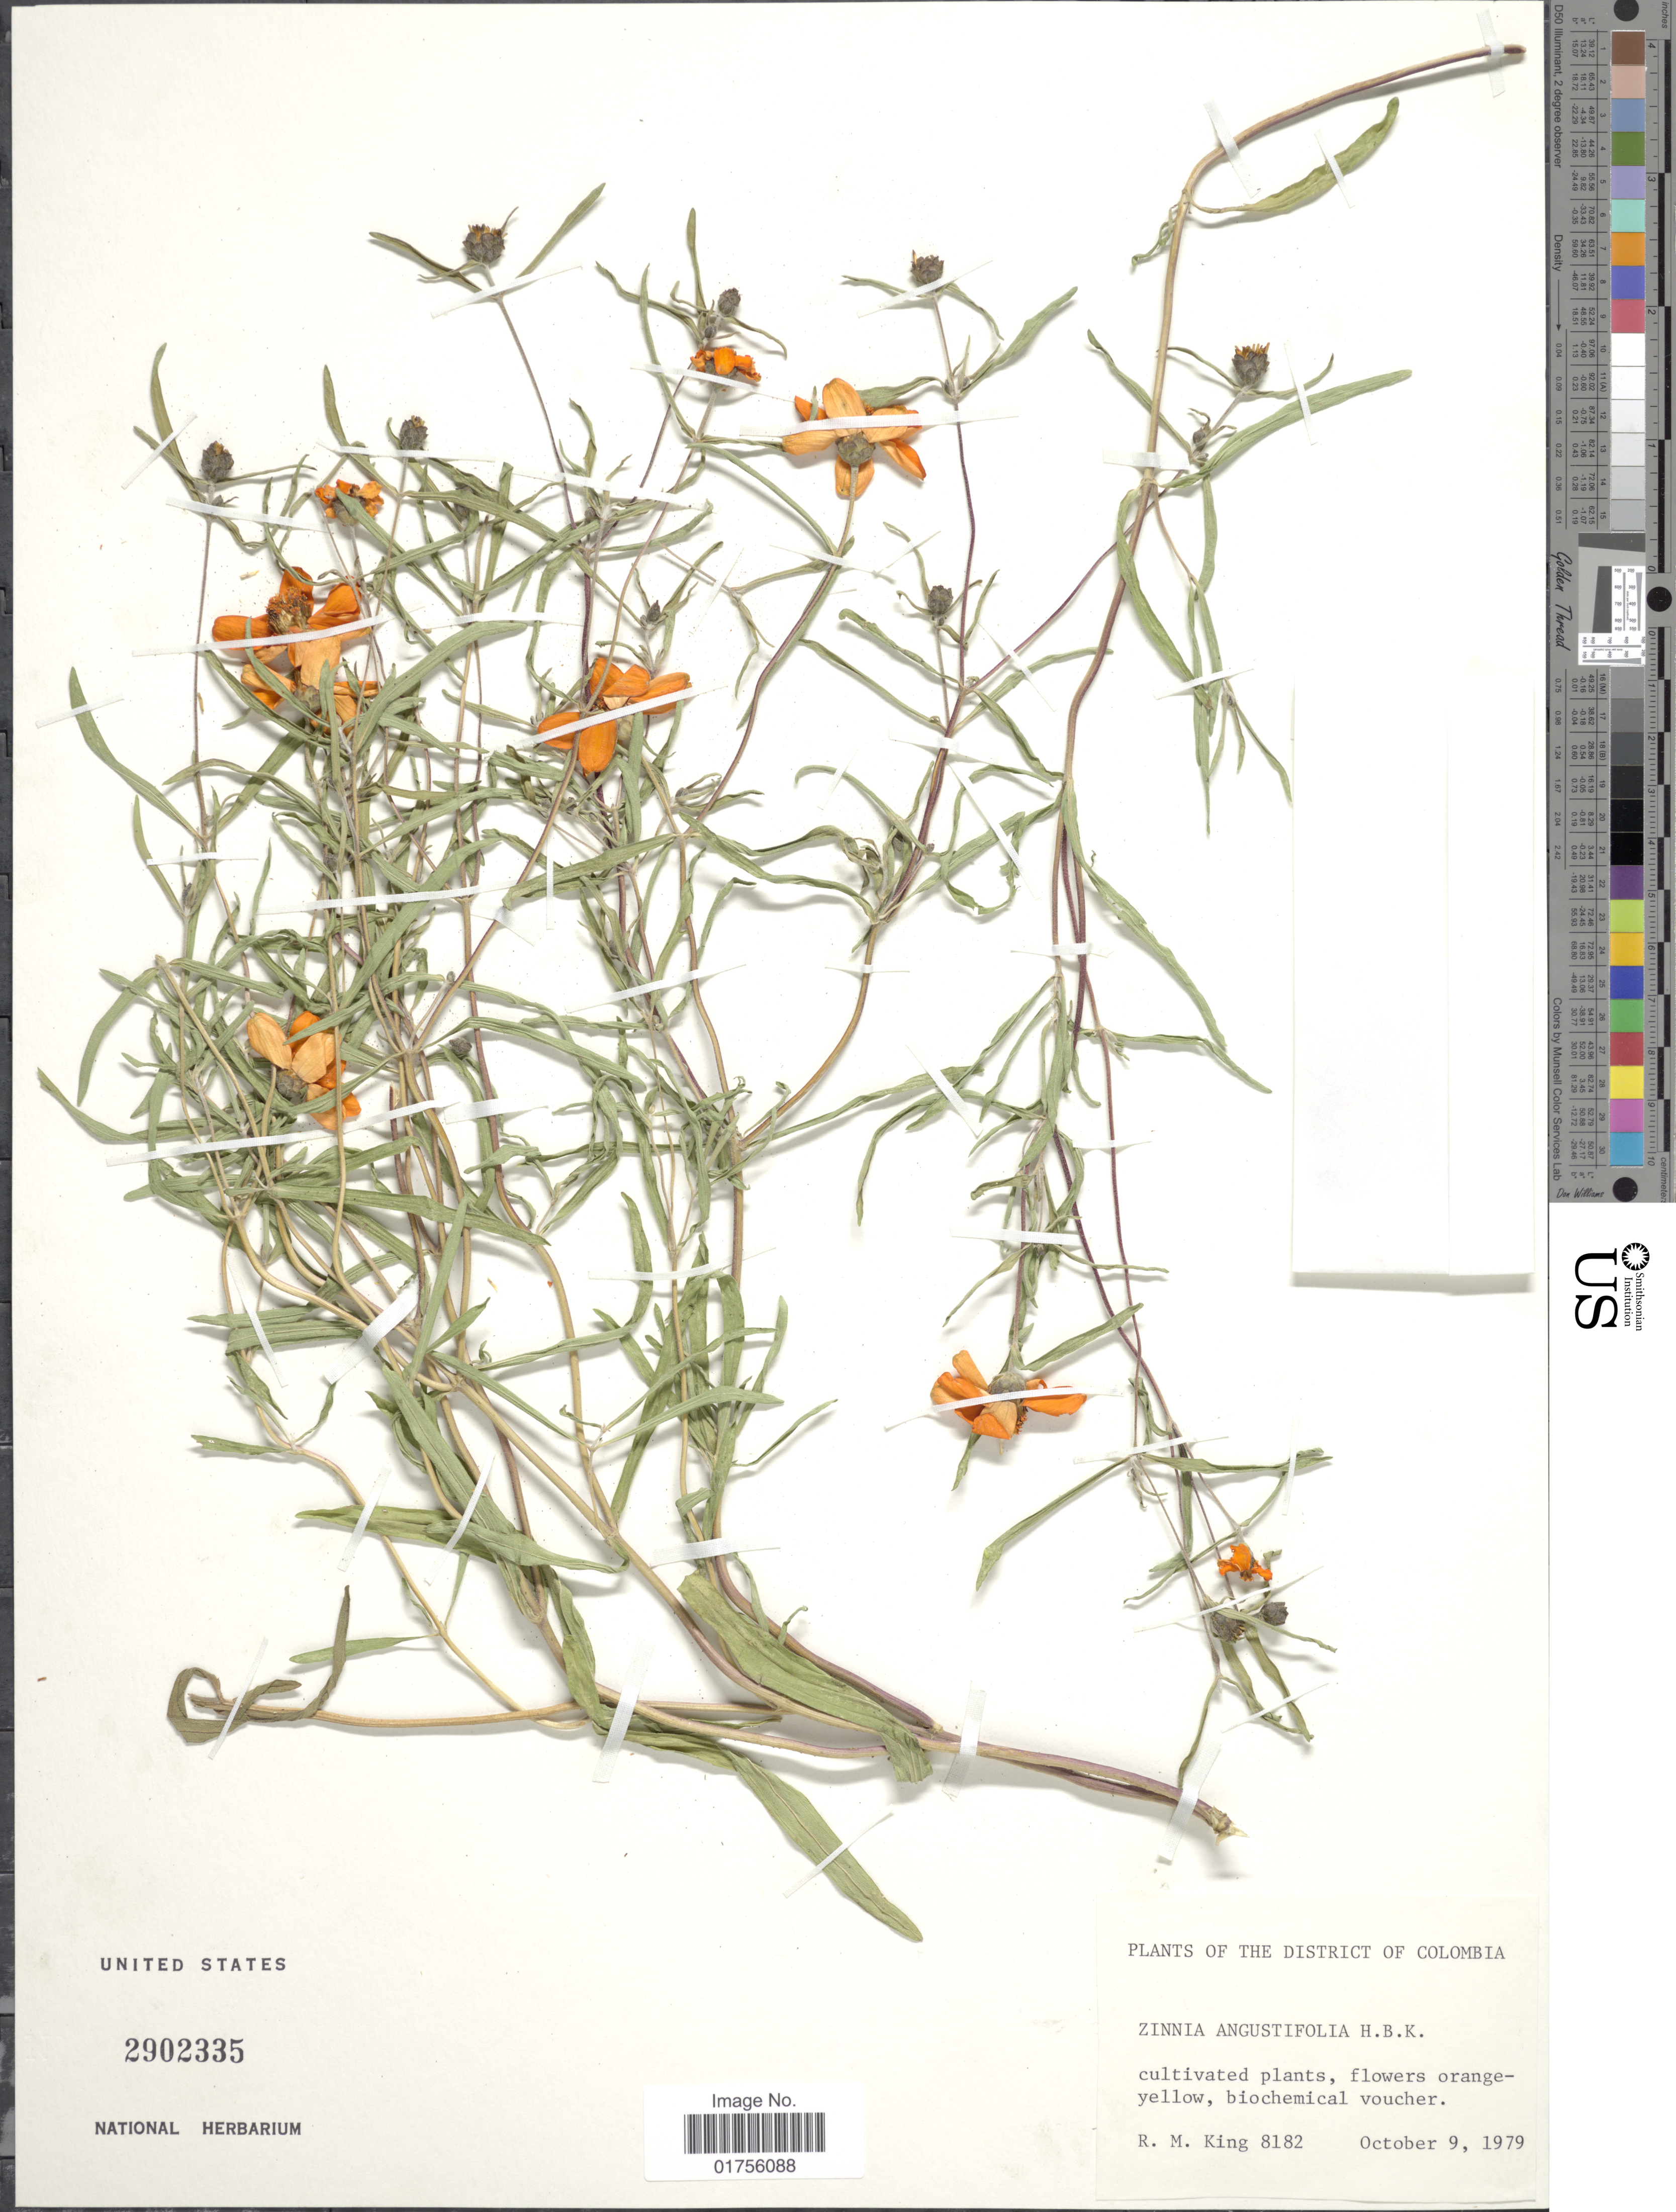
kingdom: Plantae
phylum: Tracheophyta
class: Magnoliopsida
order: Asterales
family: Asteraceae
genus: Zinnia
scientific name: Zinnia angustifolia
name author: Kunth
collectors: R. M. King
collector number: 8182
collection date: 1979-10-09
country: United States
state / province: District of Columbia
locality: The District of Columbia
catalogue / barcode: US 2902335